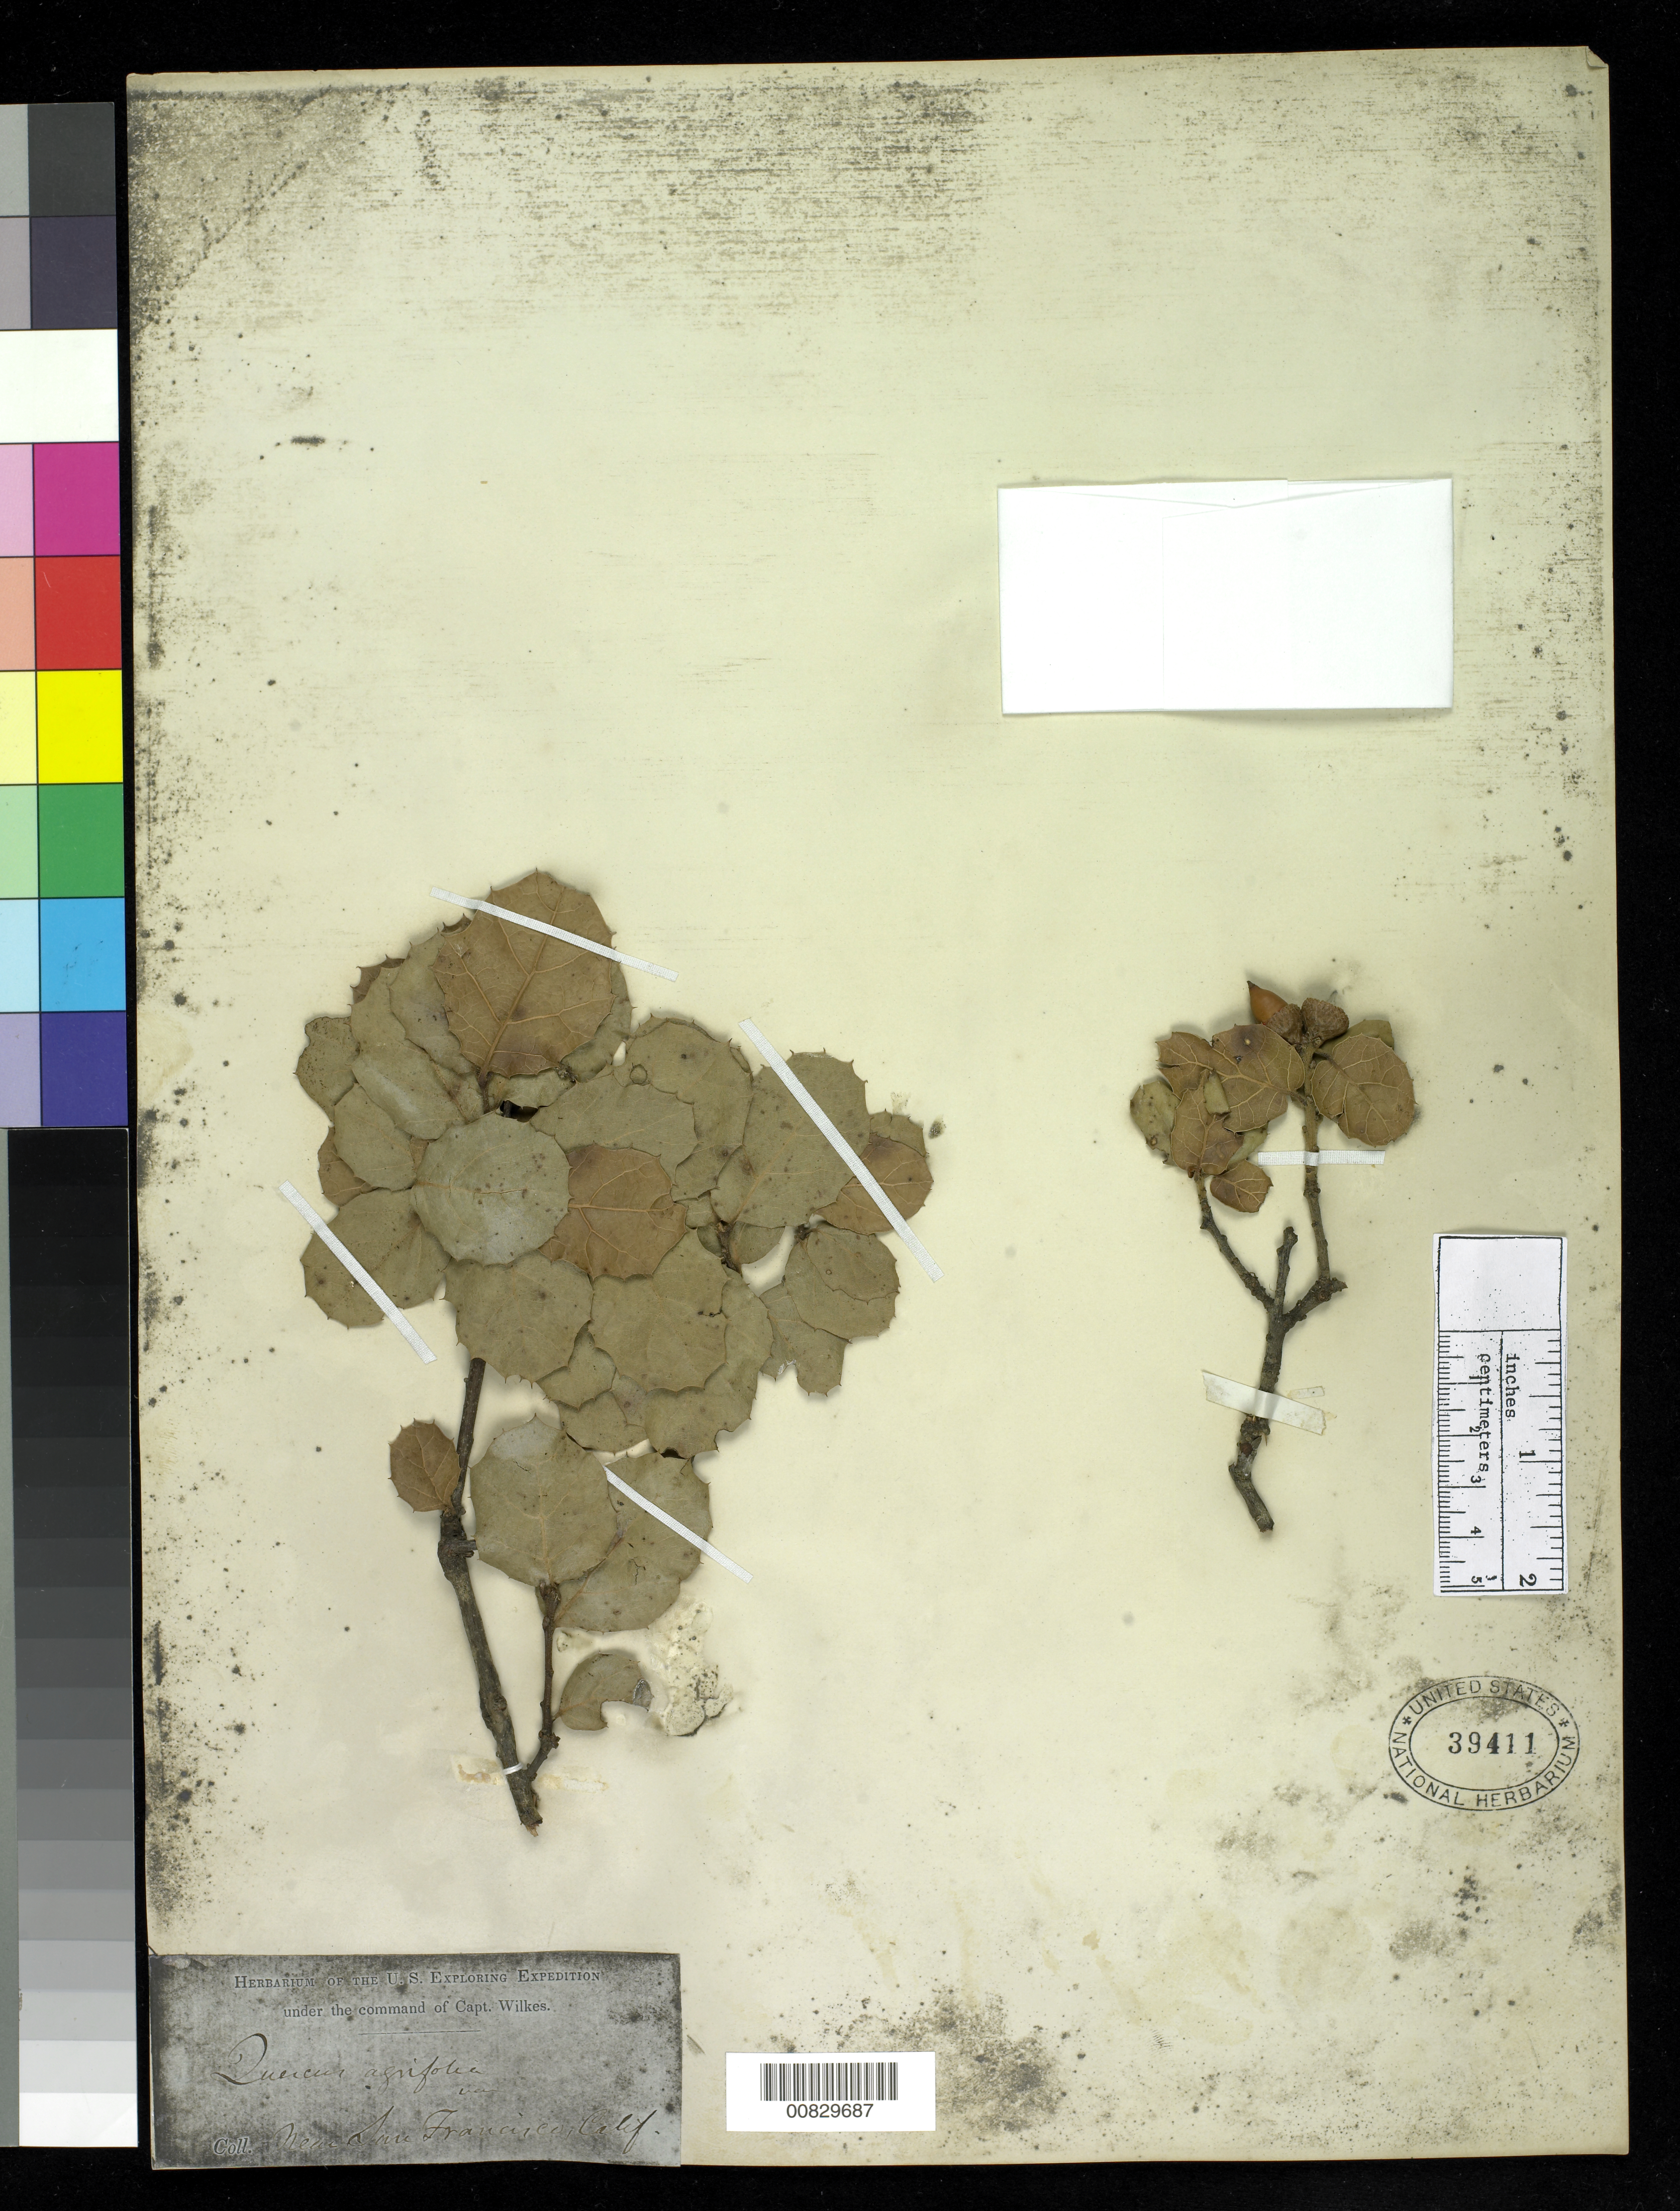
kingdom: Plantae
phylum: Tracheophyta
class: Magnoliopsida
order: Fagales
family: Fagaceae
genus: Quercus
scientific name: Quercus agrifolia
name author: Née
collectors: Wilkes Explor. Exped.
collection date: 1838/1842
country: United States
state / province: California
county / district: San Francisco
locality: near San Francisco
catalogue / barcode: US 39411